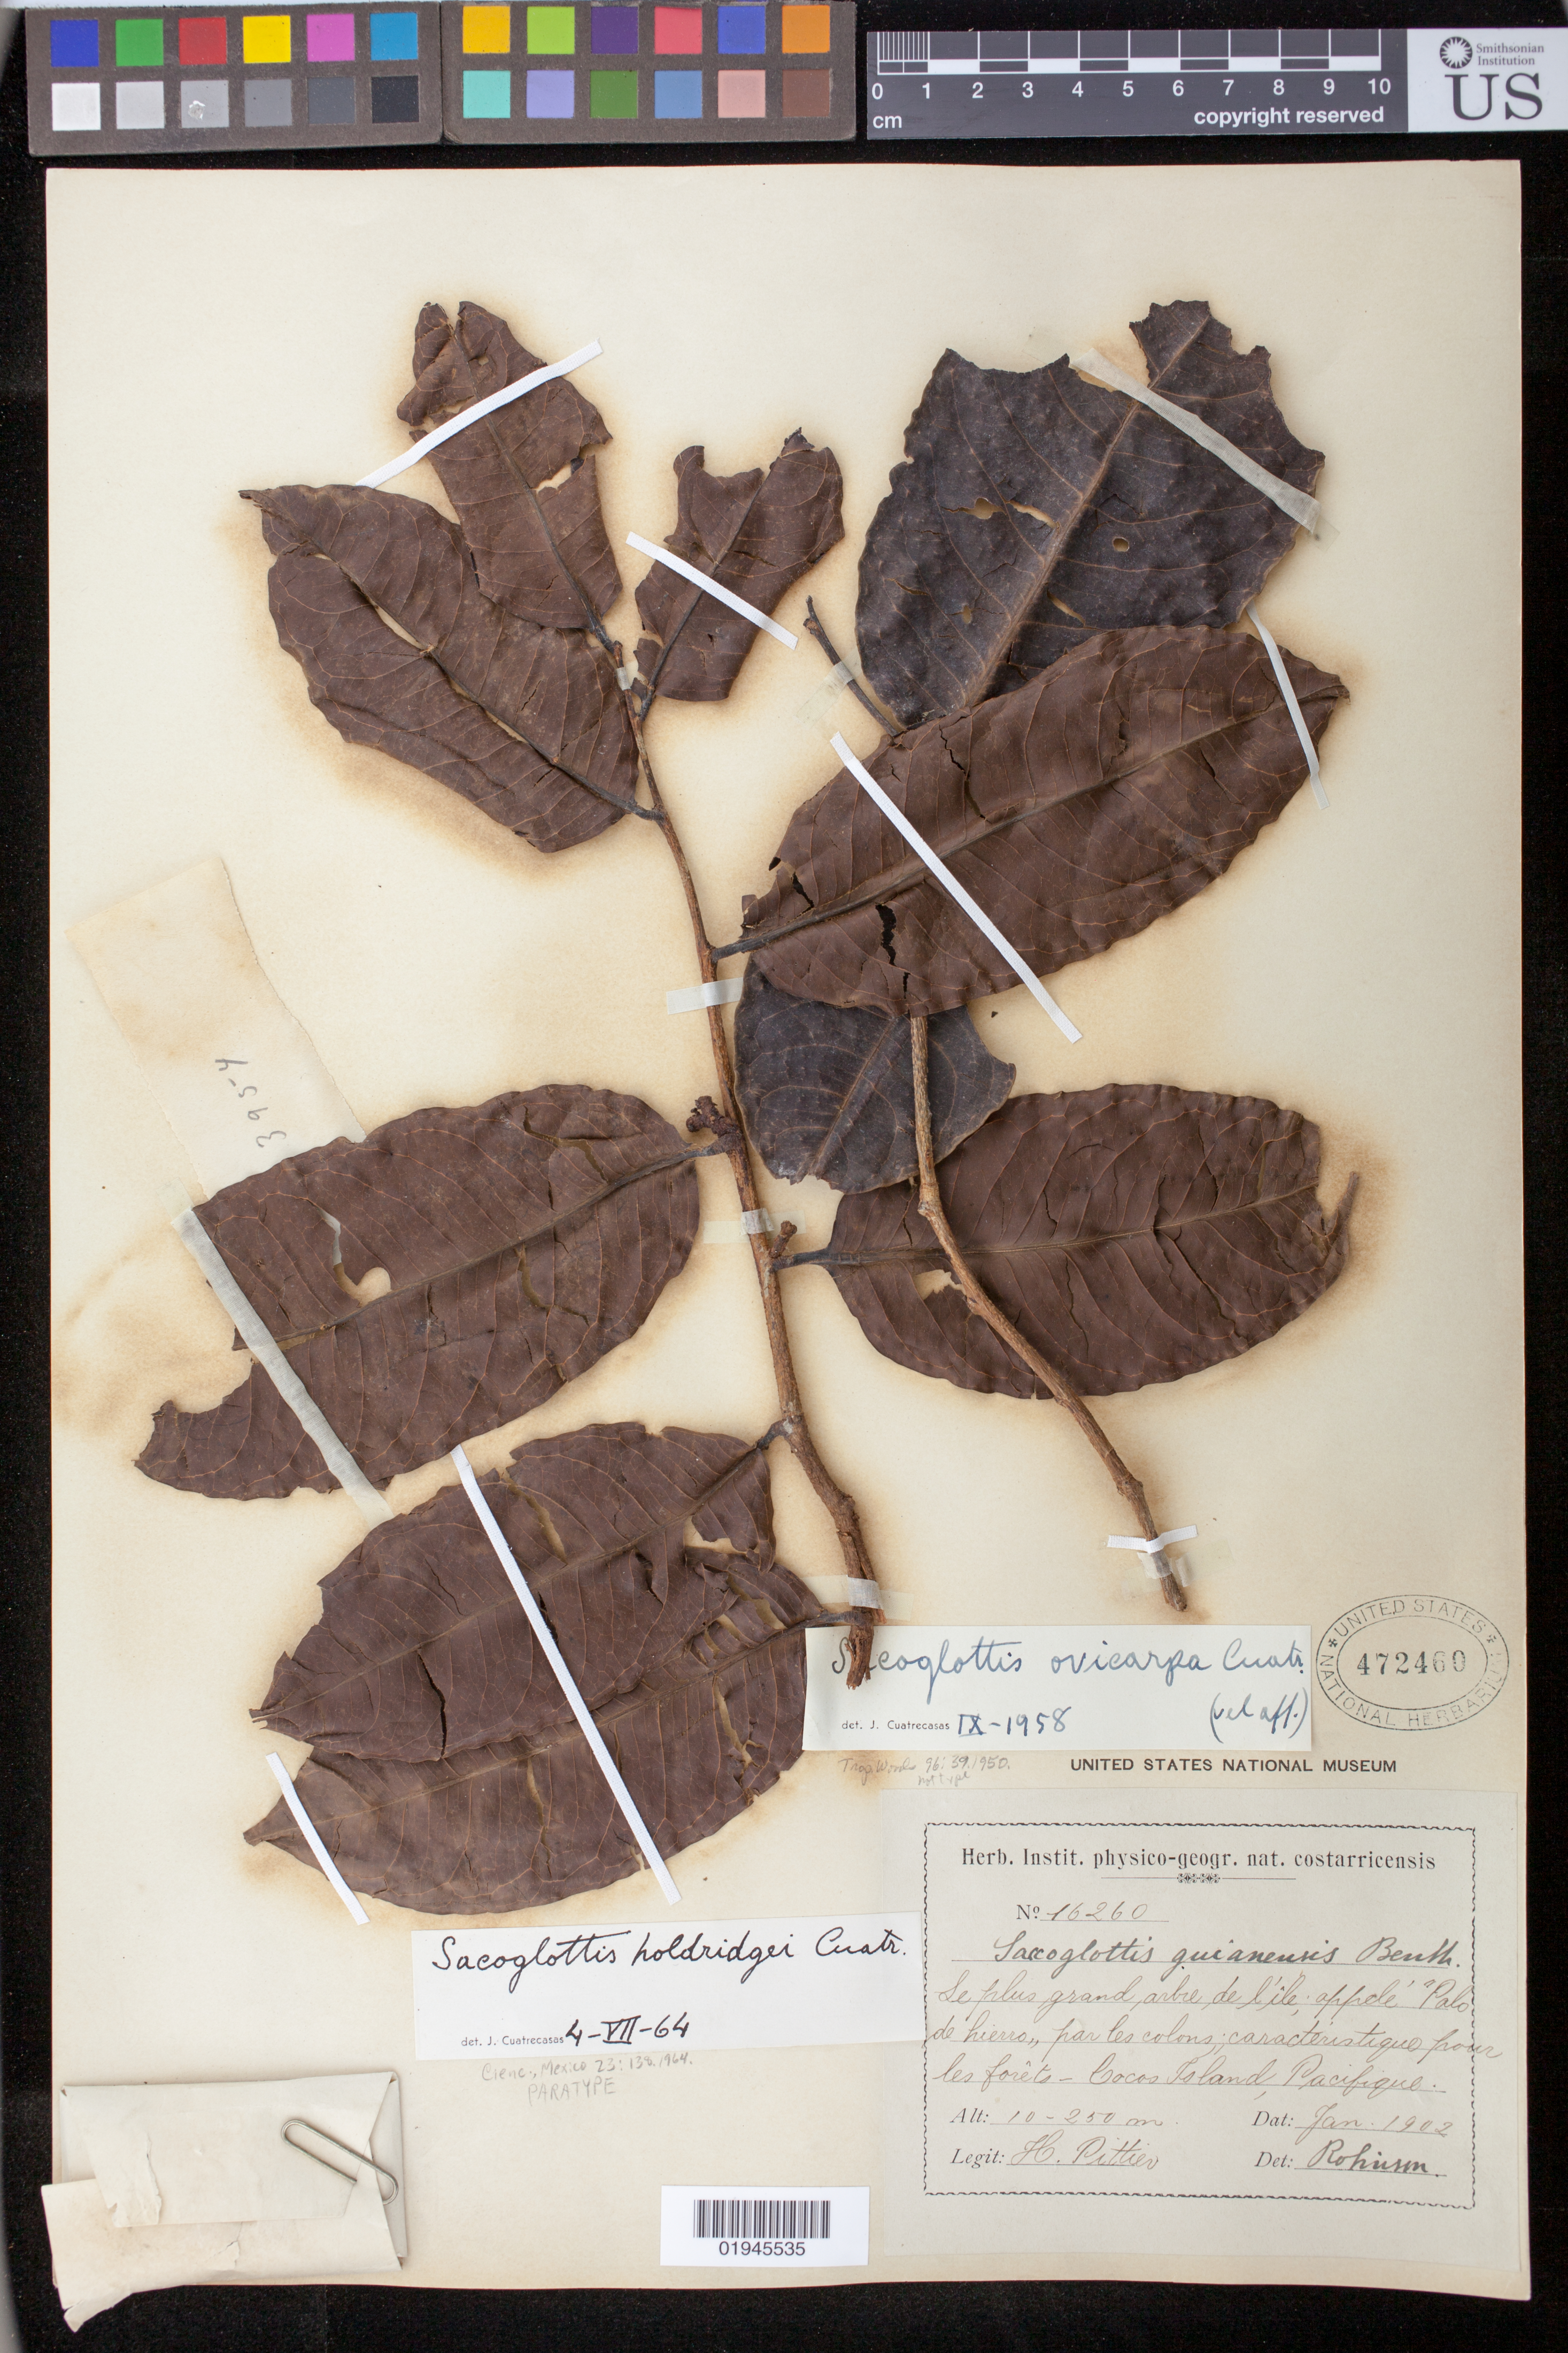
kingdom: Plantae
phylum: Tracheophyta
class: Magnoliopsida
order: Malpighiales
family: Humiriaceae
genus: Sacoglottis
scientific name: Sacoglottis holdridgei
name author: Cuatrec.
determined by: Cuatrecasas, J.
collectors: H. F. Pittier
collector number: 16260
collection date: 1902-01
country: Costa Rica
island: Cocos Island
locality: Cocos Island, Pacifique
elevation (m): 10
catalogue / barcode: US 472460